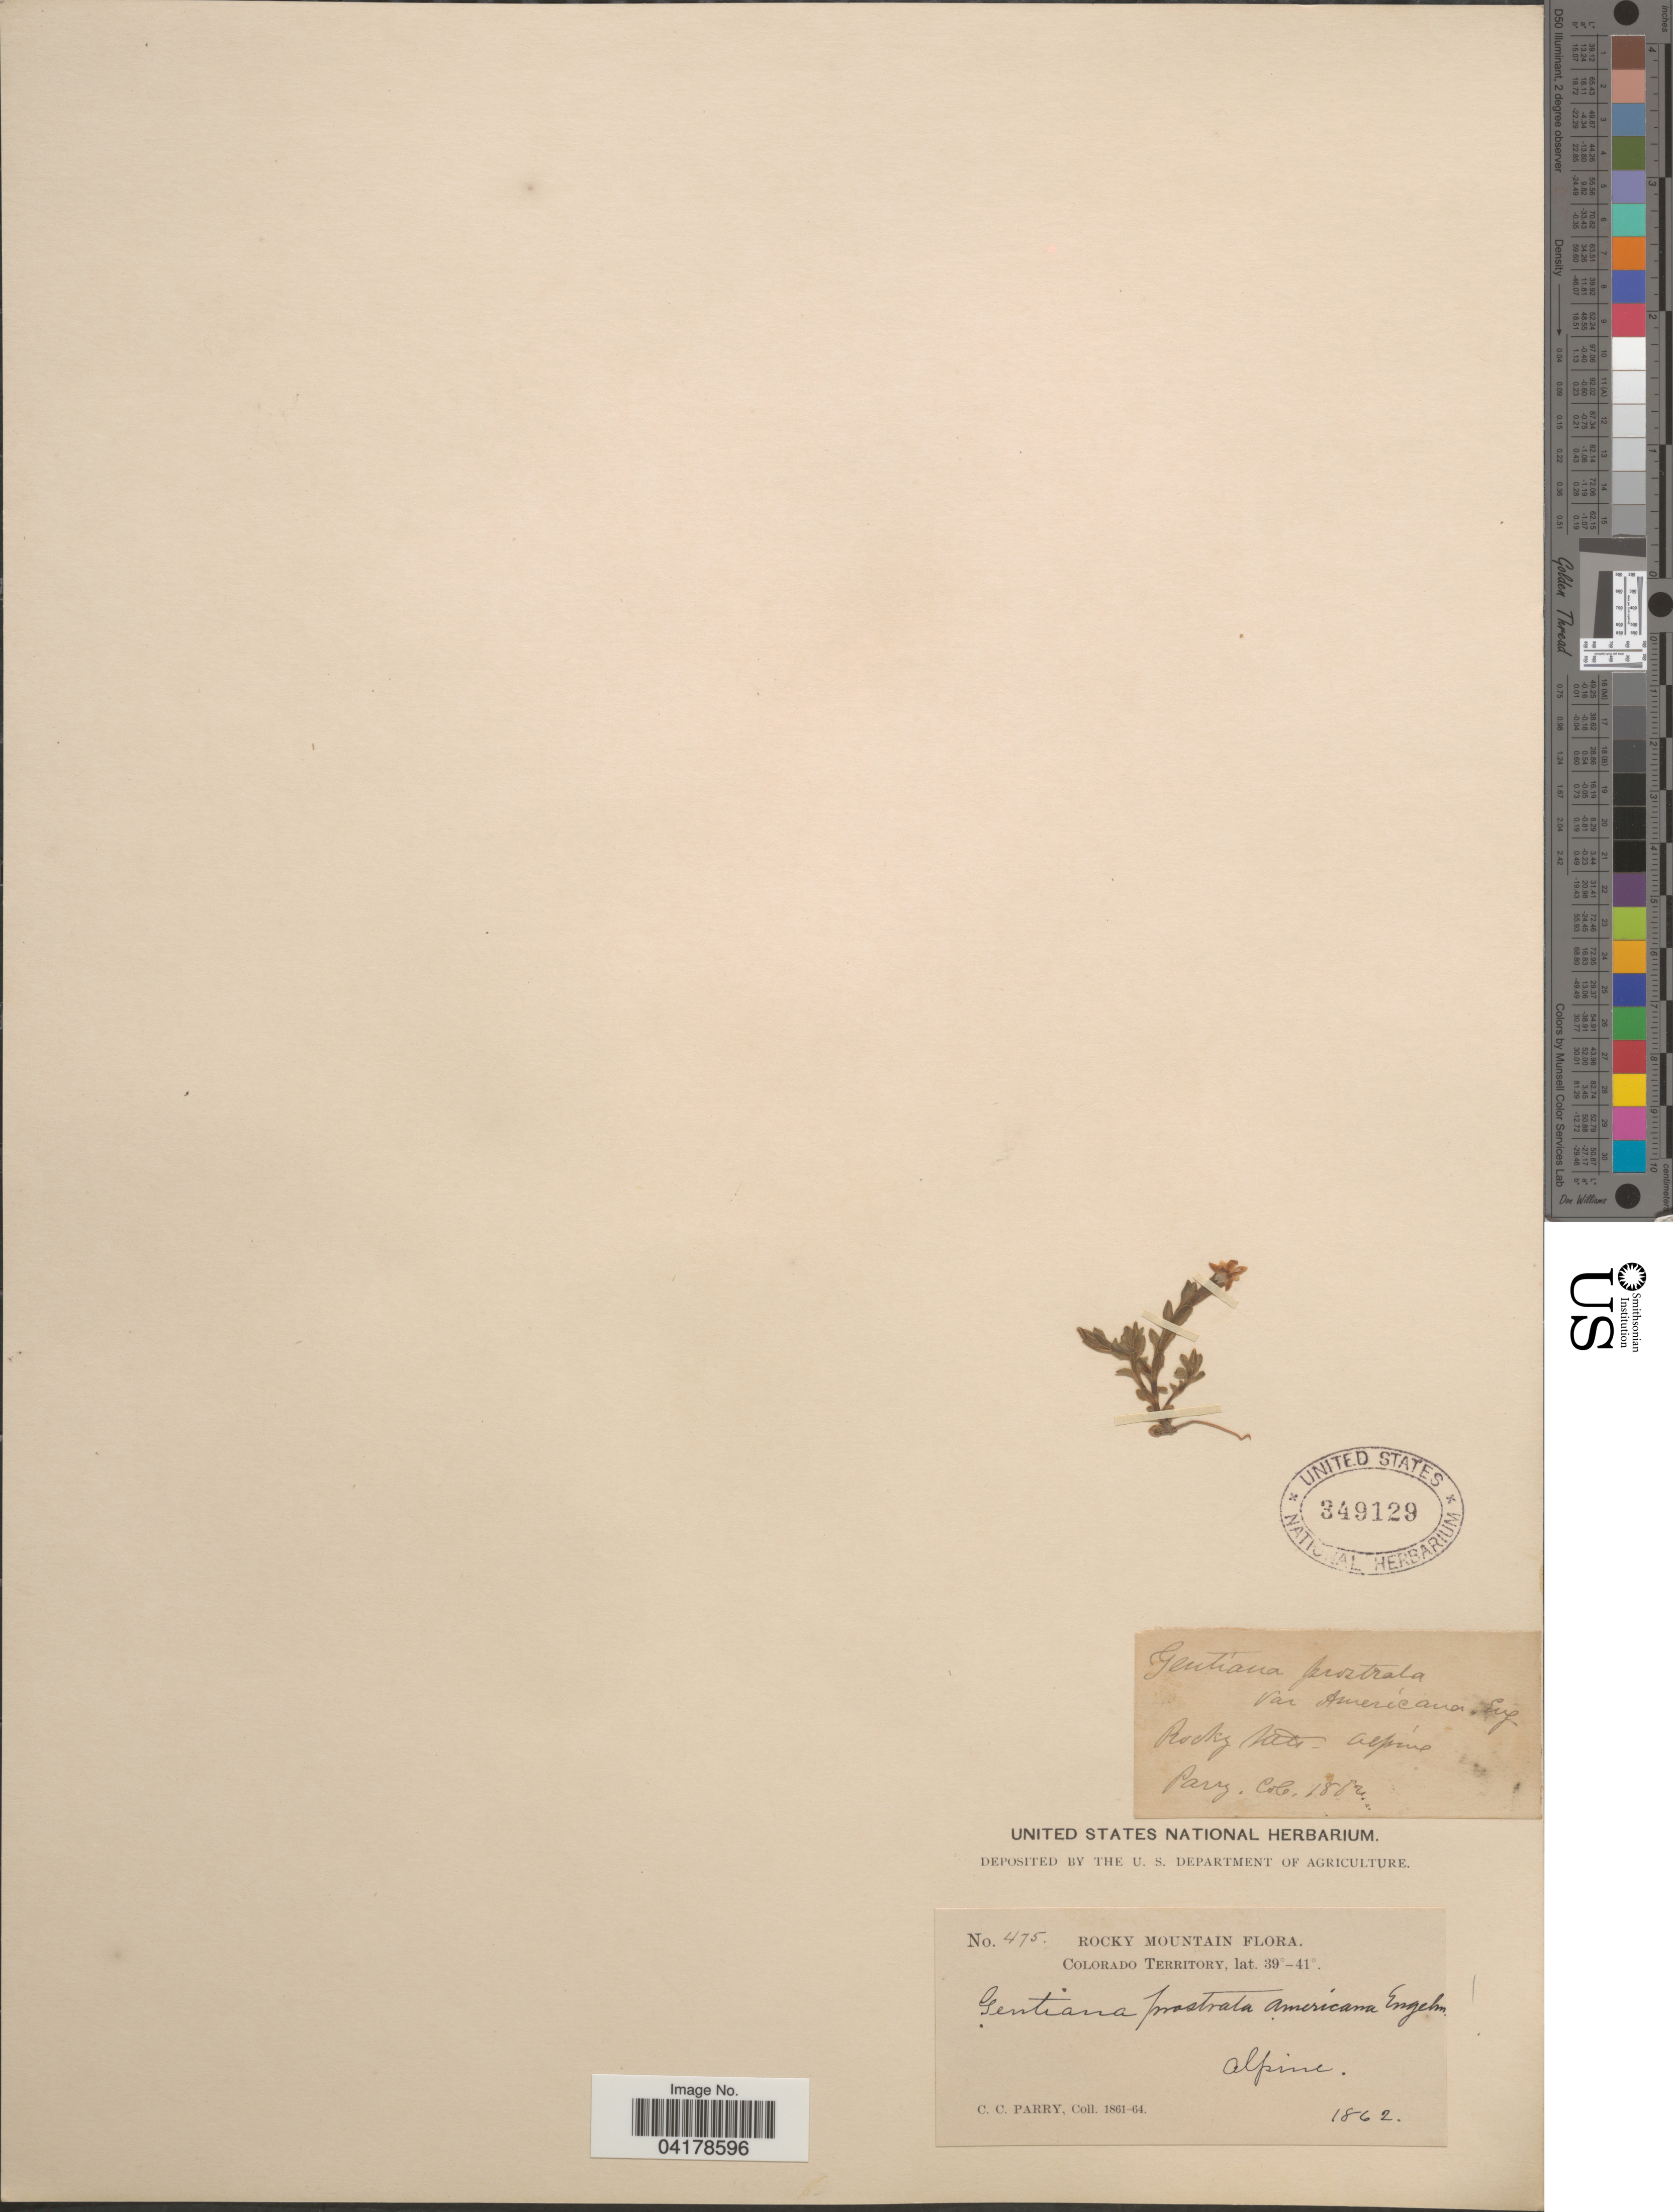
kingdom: Plantae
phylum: Tracheophyta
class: Magnoliopsida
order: Gentianales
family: Gentianaceae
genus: Gentiana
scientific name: Gentiana prostrata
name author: Haenke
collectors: C. C. Parry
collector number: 475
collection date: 1862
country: United States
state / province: Colorado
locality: Rocky Mountains. Colorado Territory.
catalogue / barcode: US 349129